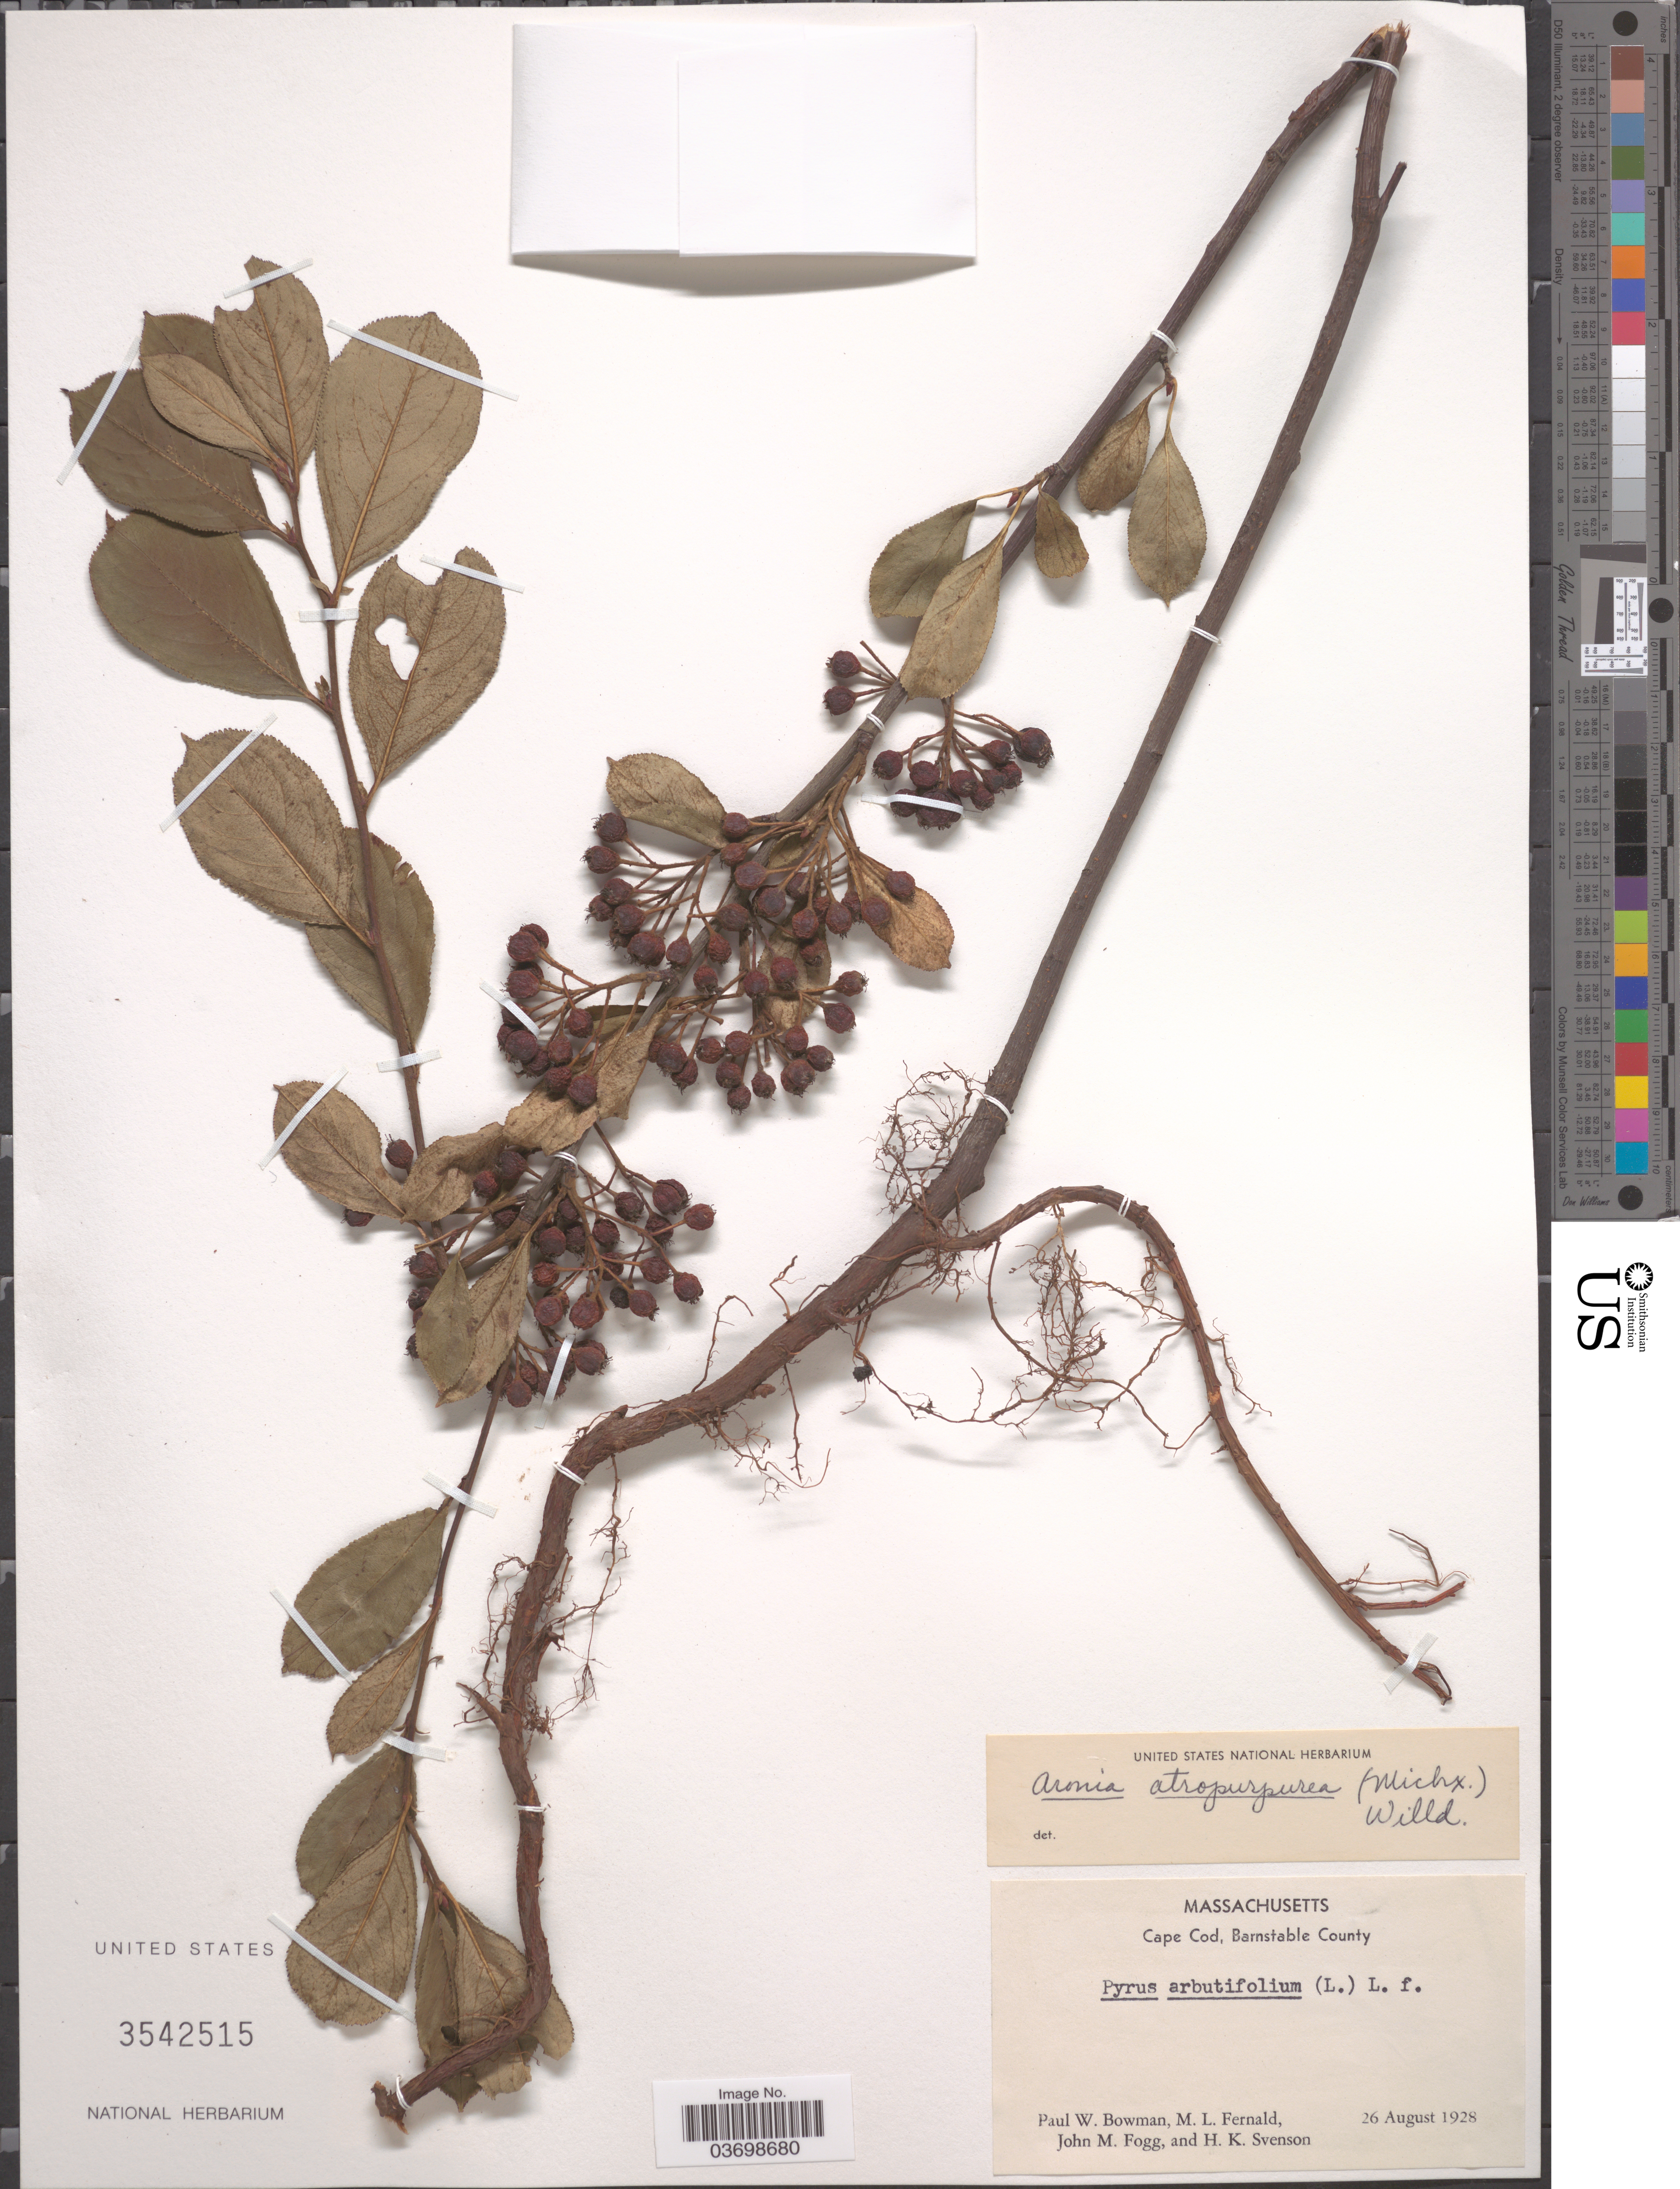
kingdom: Plantae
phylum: Tracheophyta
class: Magnoliopsida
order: Rosales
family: Rosaceae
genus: Aronia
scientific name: Aronia x prunifolia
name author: (Marshall) Rehder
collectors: P. Bowman, M. L. Fernald, J. Fogg & H. K. Svenson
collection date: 1928-08-26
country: United States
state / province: Massachusetts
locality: Cape Cod, Barnstable County.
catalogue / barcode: US 3542515